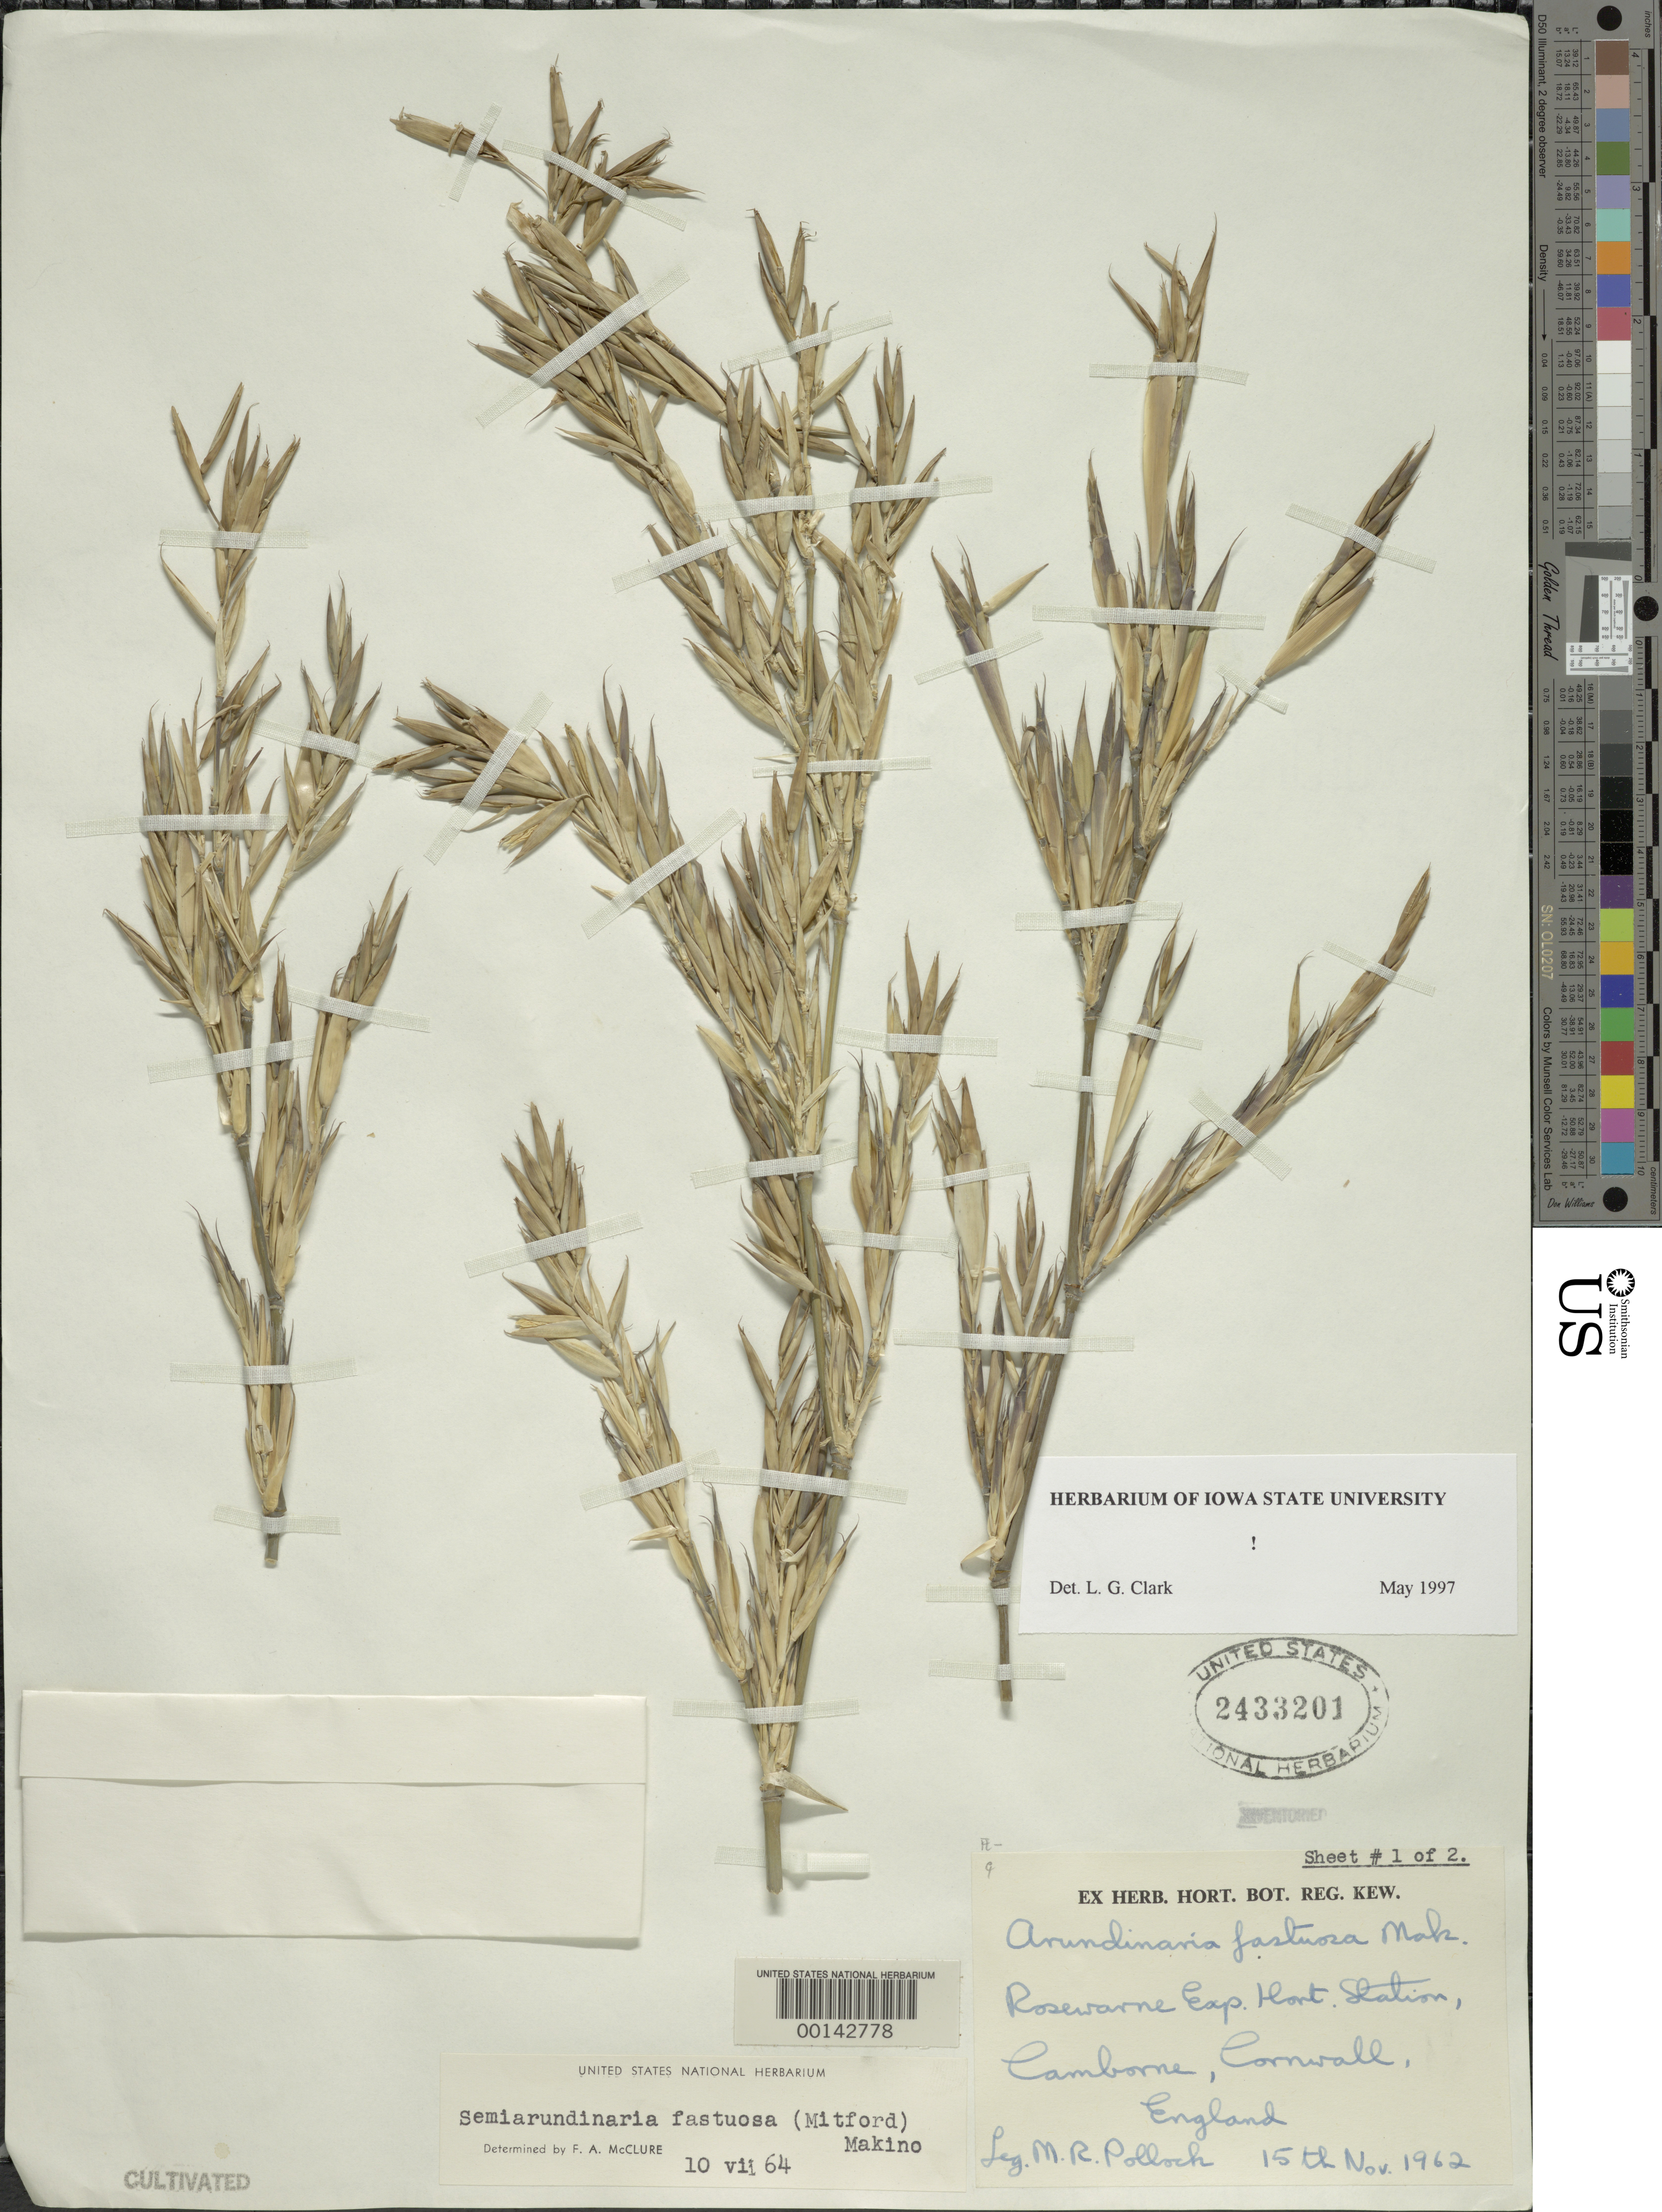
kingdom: Plantae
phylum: Tracheophyta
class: Liliopsida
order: Poales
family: Poaceae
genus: Semiarundinaria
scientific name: Semiarundinaria fastuosa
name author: Makino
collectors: M. Pollock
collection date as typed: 15 Nov 1962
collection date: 1962-11-15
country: United Kingdom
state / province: England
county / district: Cornwall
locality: Cornwall, camborne, rosewarne exp. hort. stat.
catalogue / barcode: US 2433201